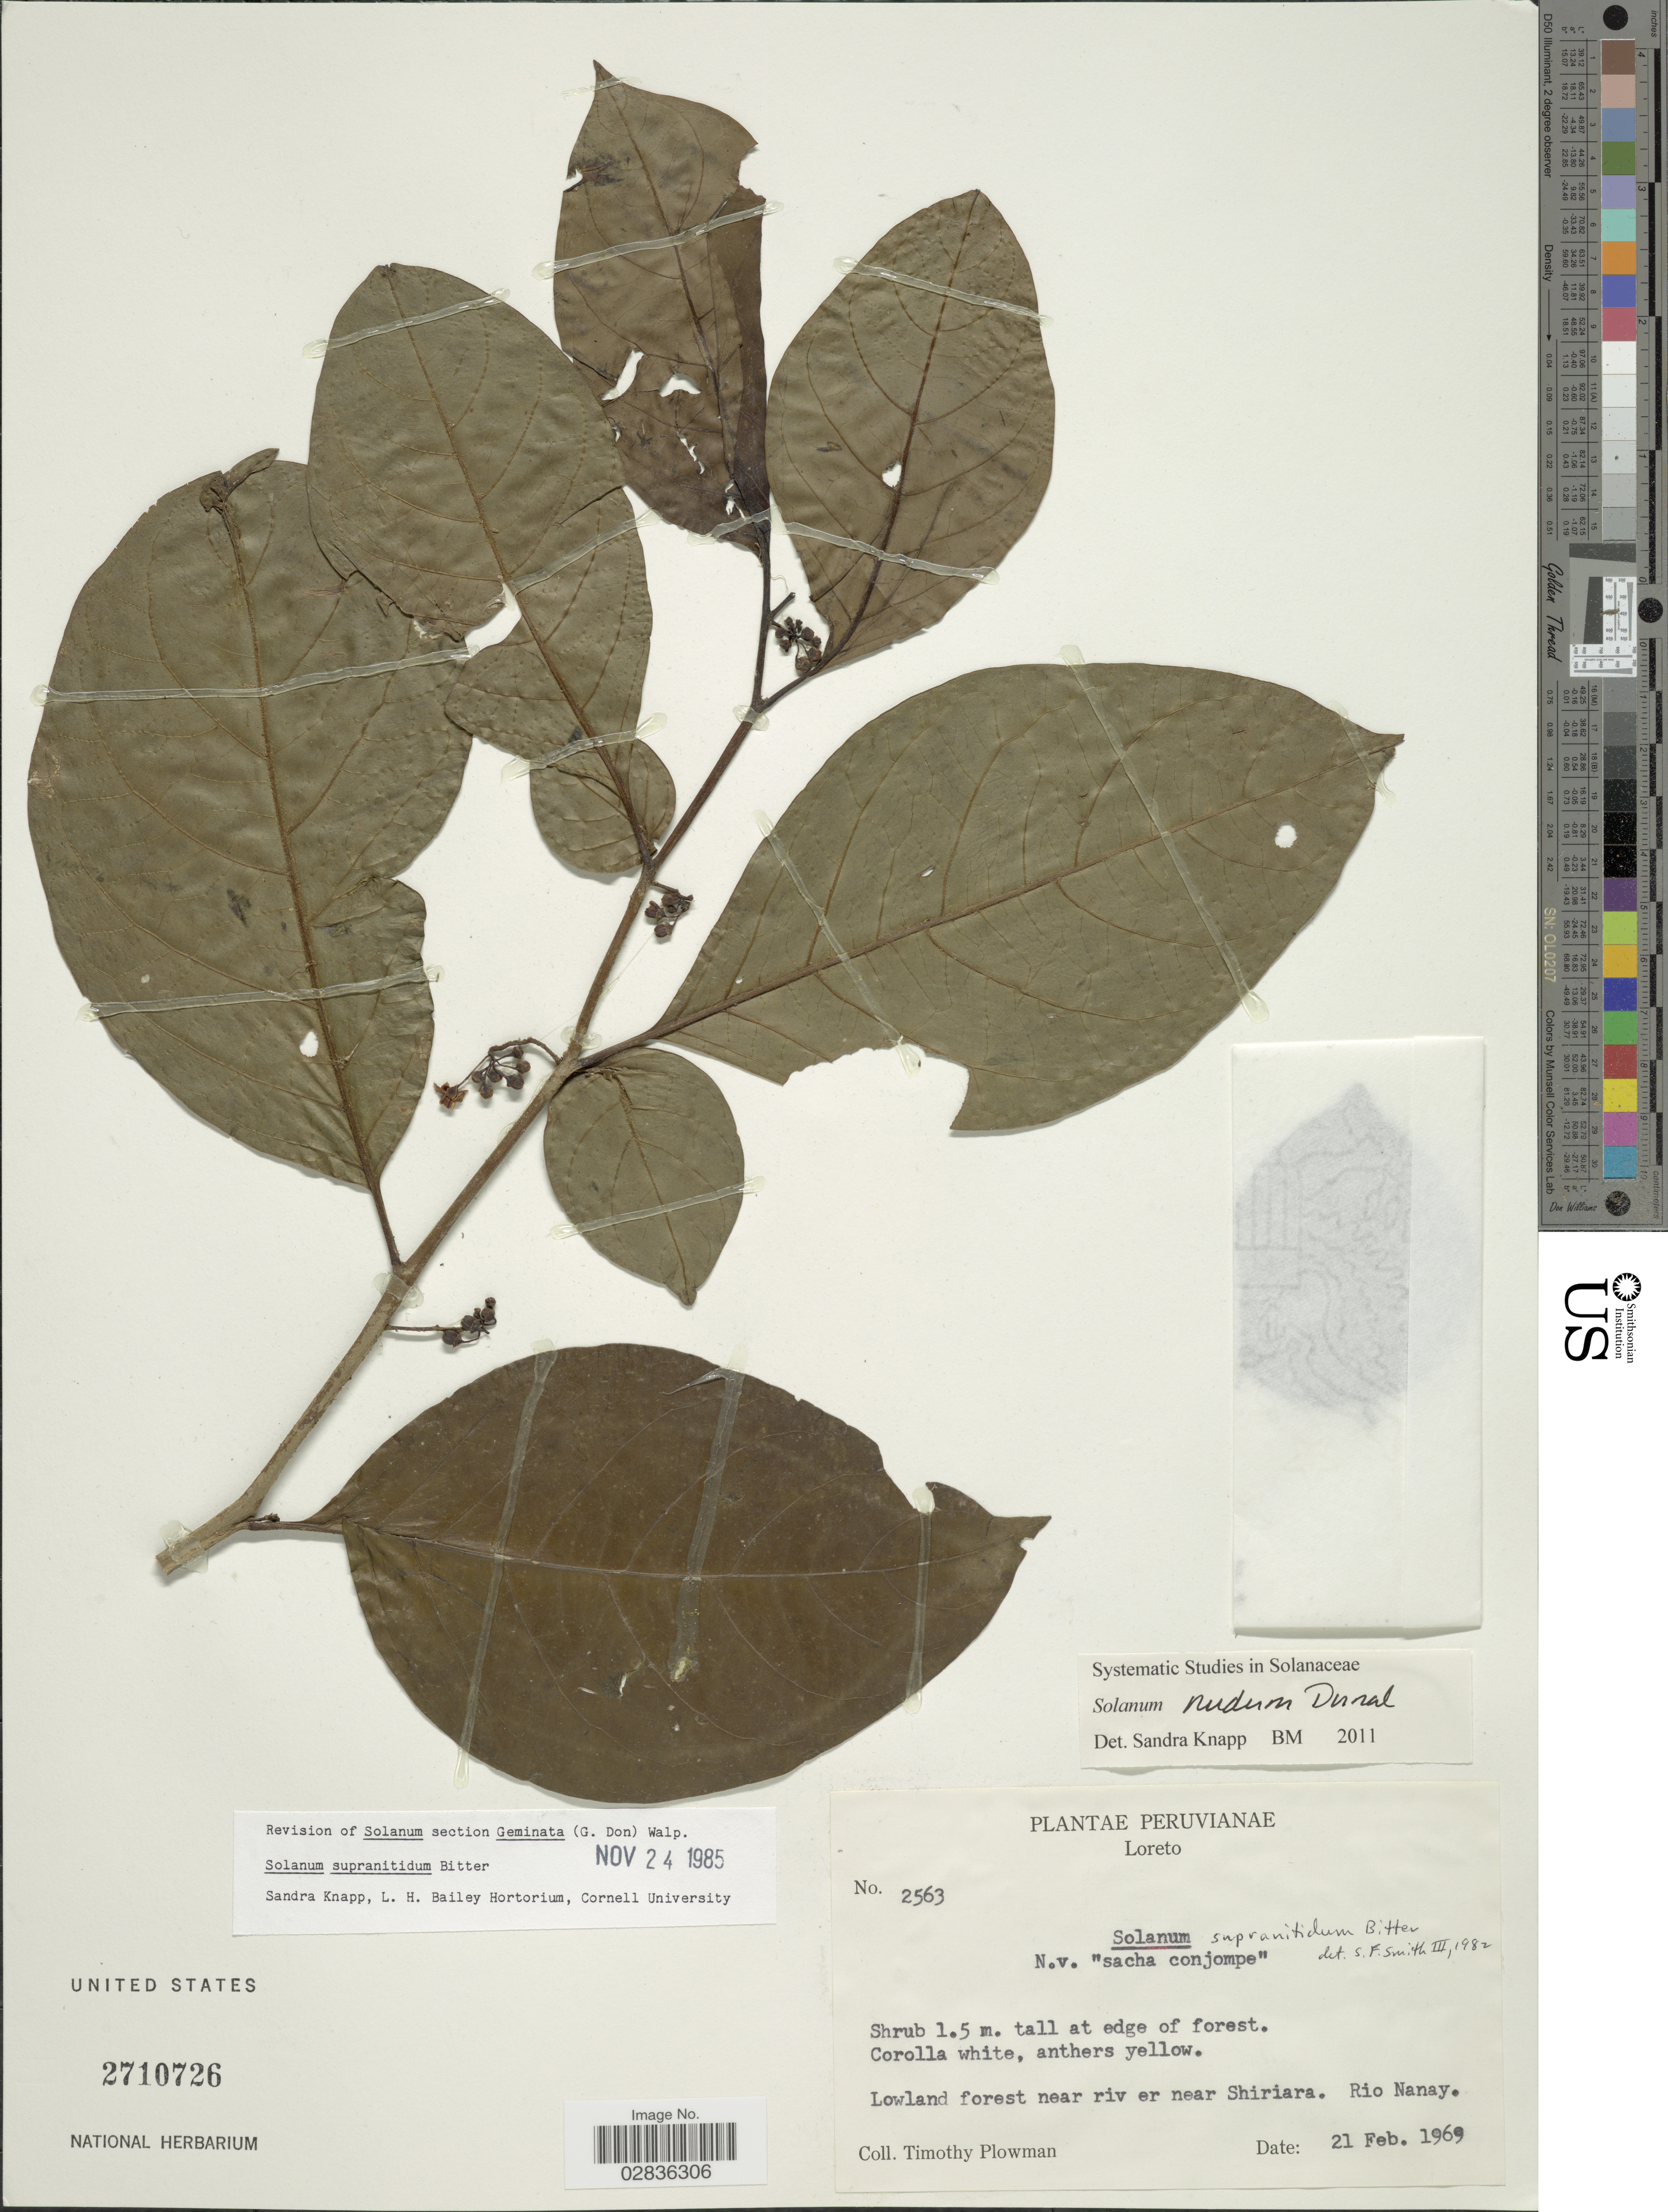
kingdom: Plantae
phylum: Tracheophyta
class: Magnoliopsida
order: Solanales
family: Solanaceae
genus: Solanum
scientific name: Solanum nudum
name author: Dunal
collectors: T. Plowman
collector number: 2563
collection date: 1969-02-21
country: Peru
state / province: Loreto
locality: Lowland forest near river near Shiriara. Rio Nanay.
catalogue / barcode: US 2710726